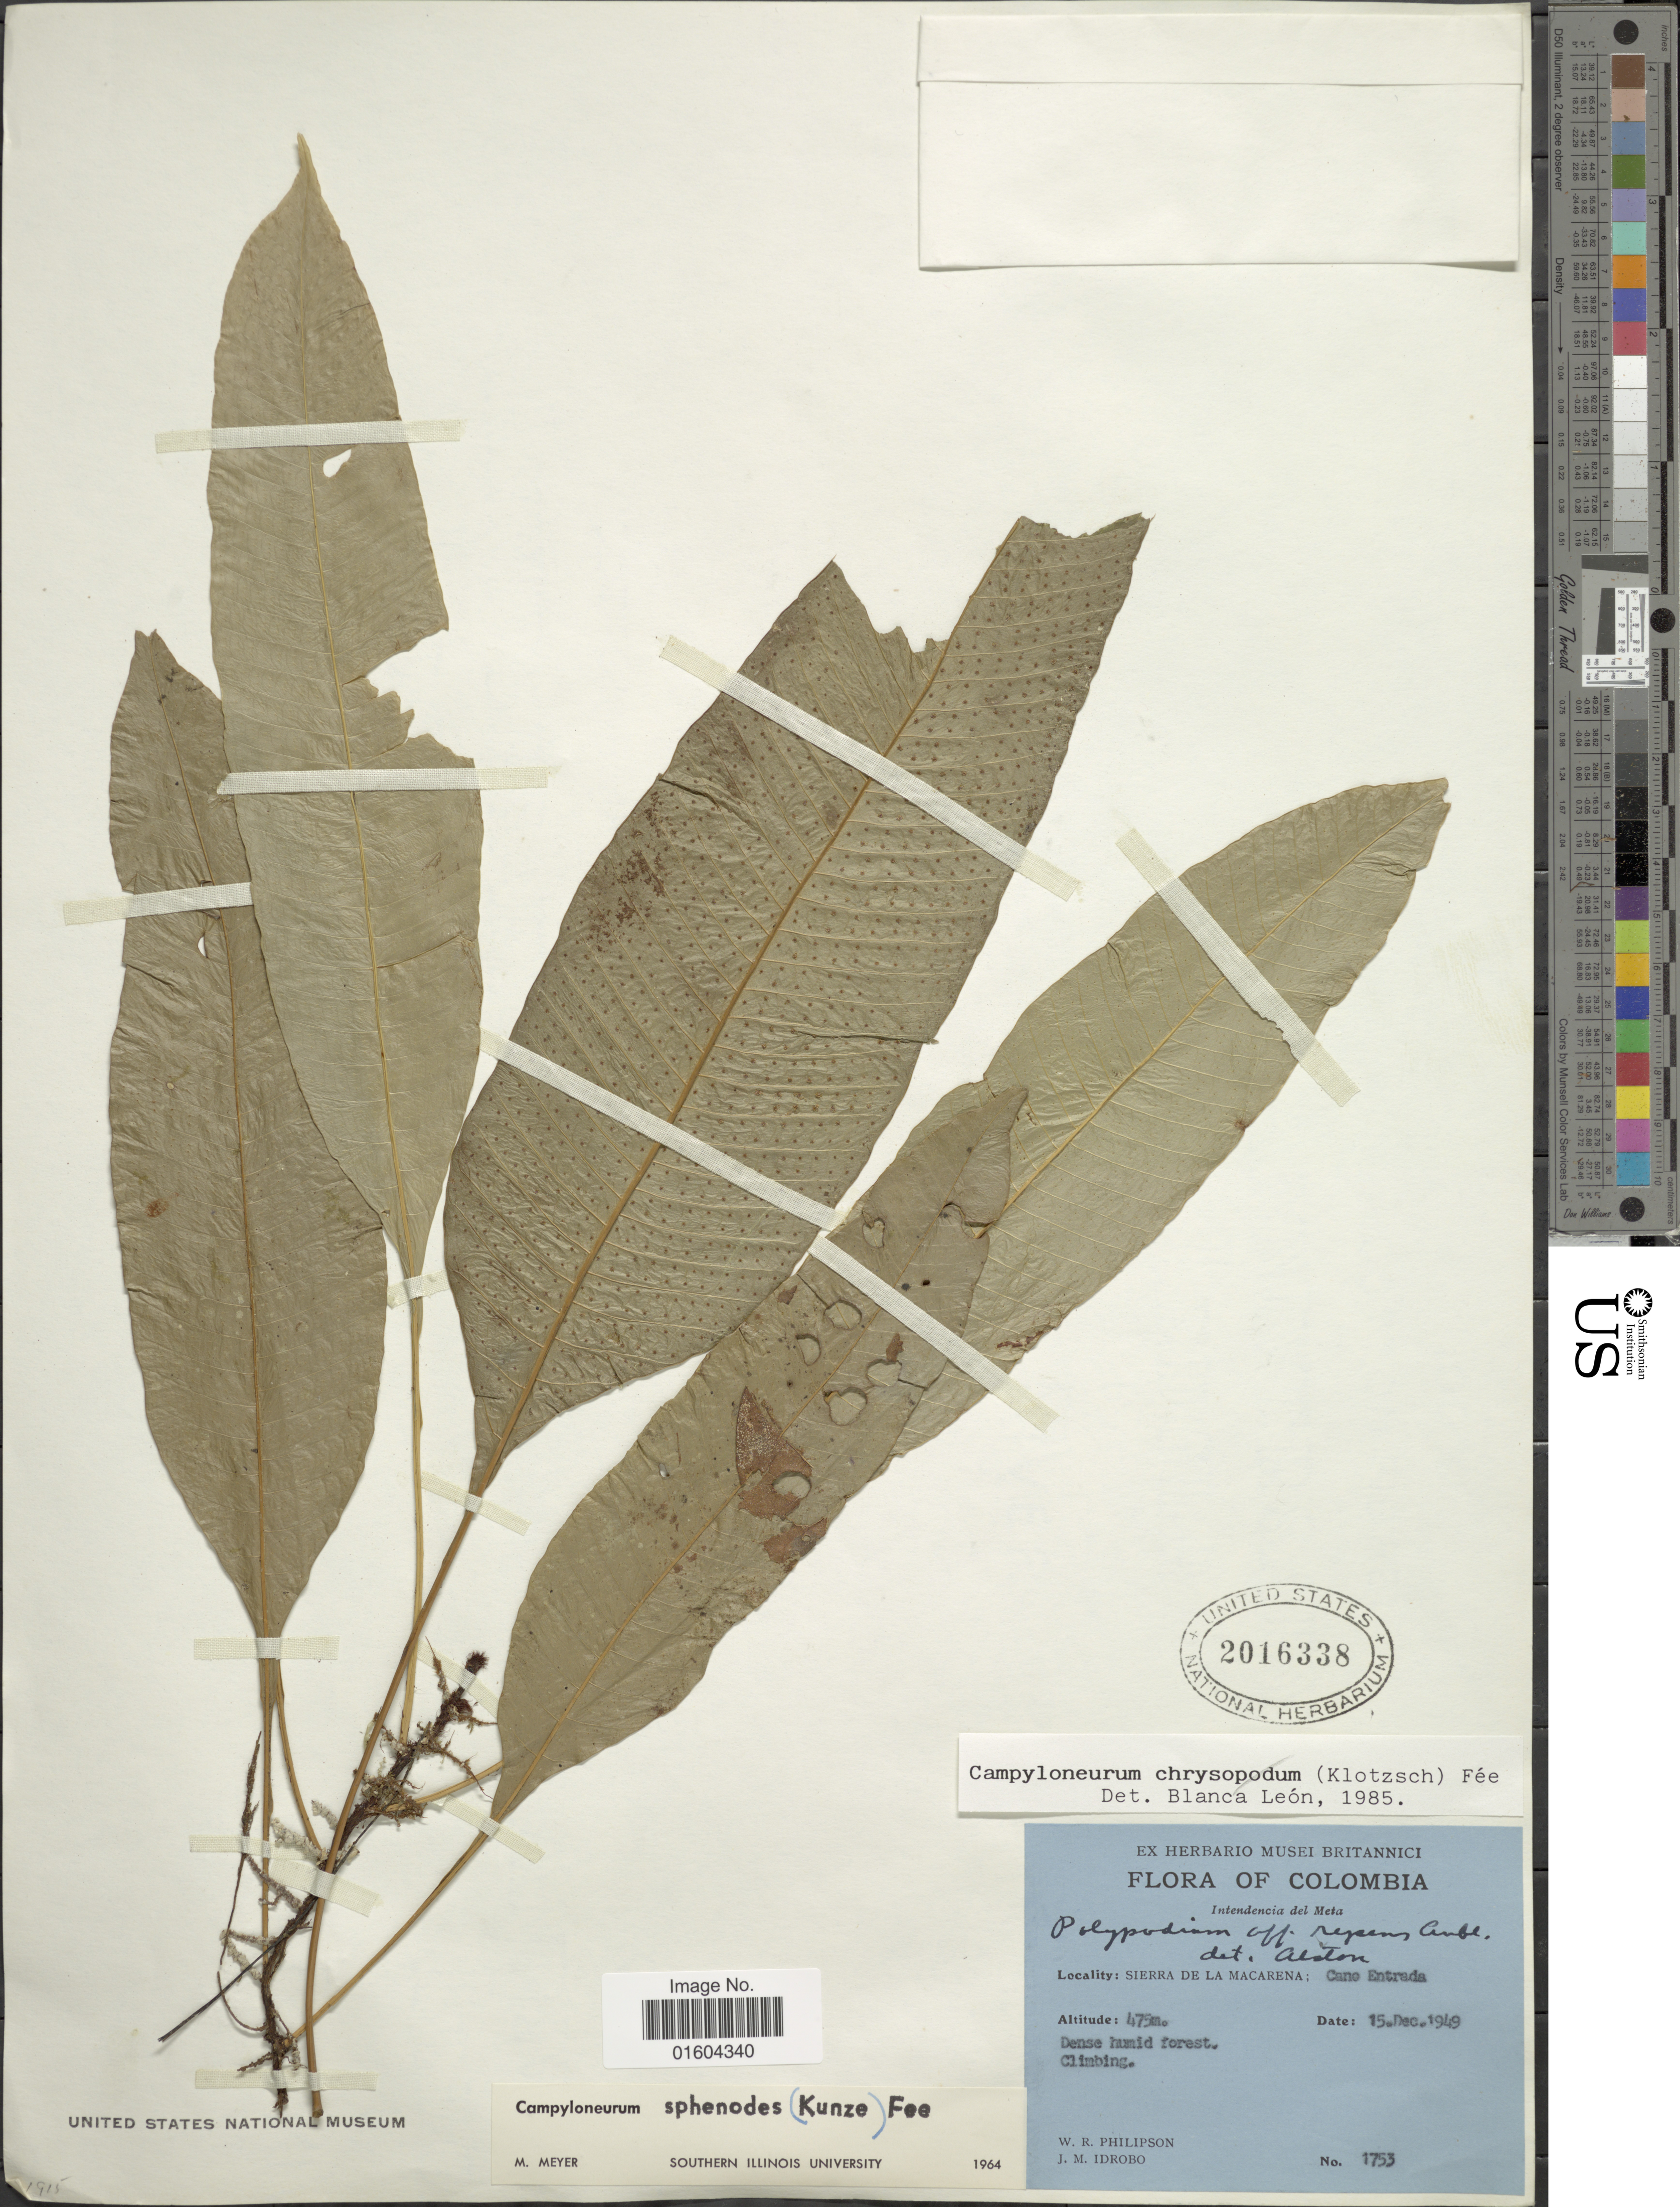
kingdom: Plantae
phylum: Tracheophyta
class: Polypodiopsida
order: Polypodiales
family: Polypodiaceae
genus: Campyloneurum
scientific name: Campyloneurum fuscosquamatum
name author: Lellinger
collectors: W. R. Philipson & J. M. Idrobo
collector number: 1753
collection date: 1949-12-15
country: Colombia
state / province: Meta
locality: Colombia, Sierra de la Macarena: Cano Entrada.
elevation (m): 475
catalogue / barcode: US 2016338